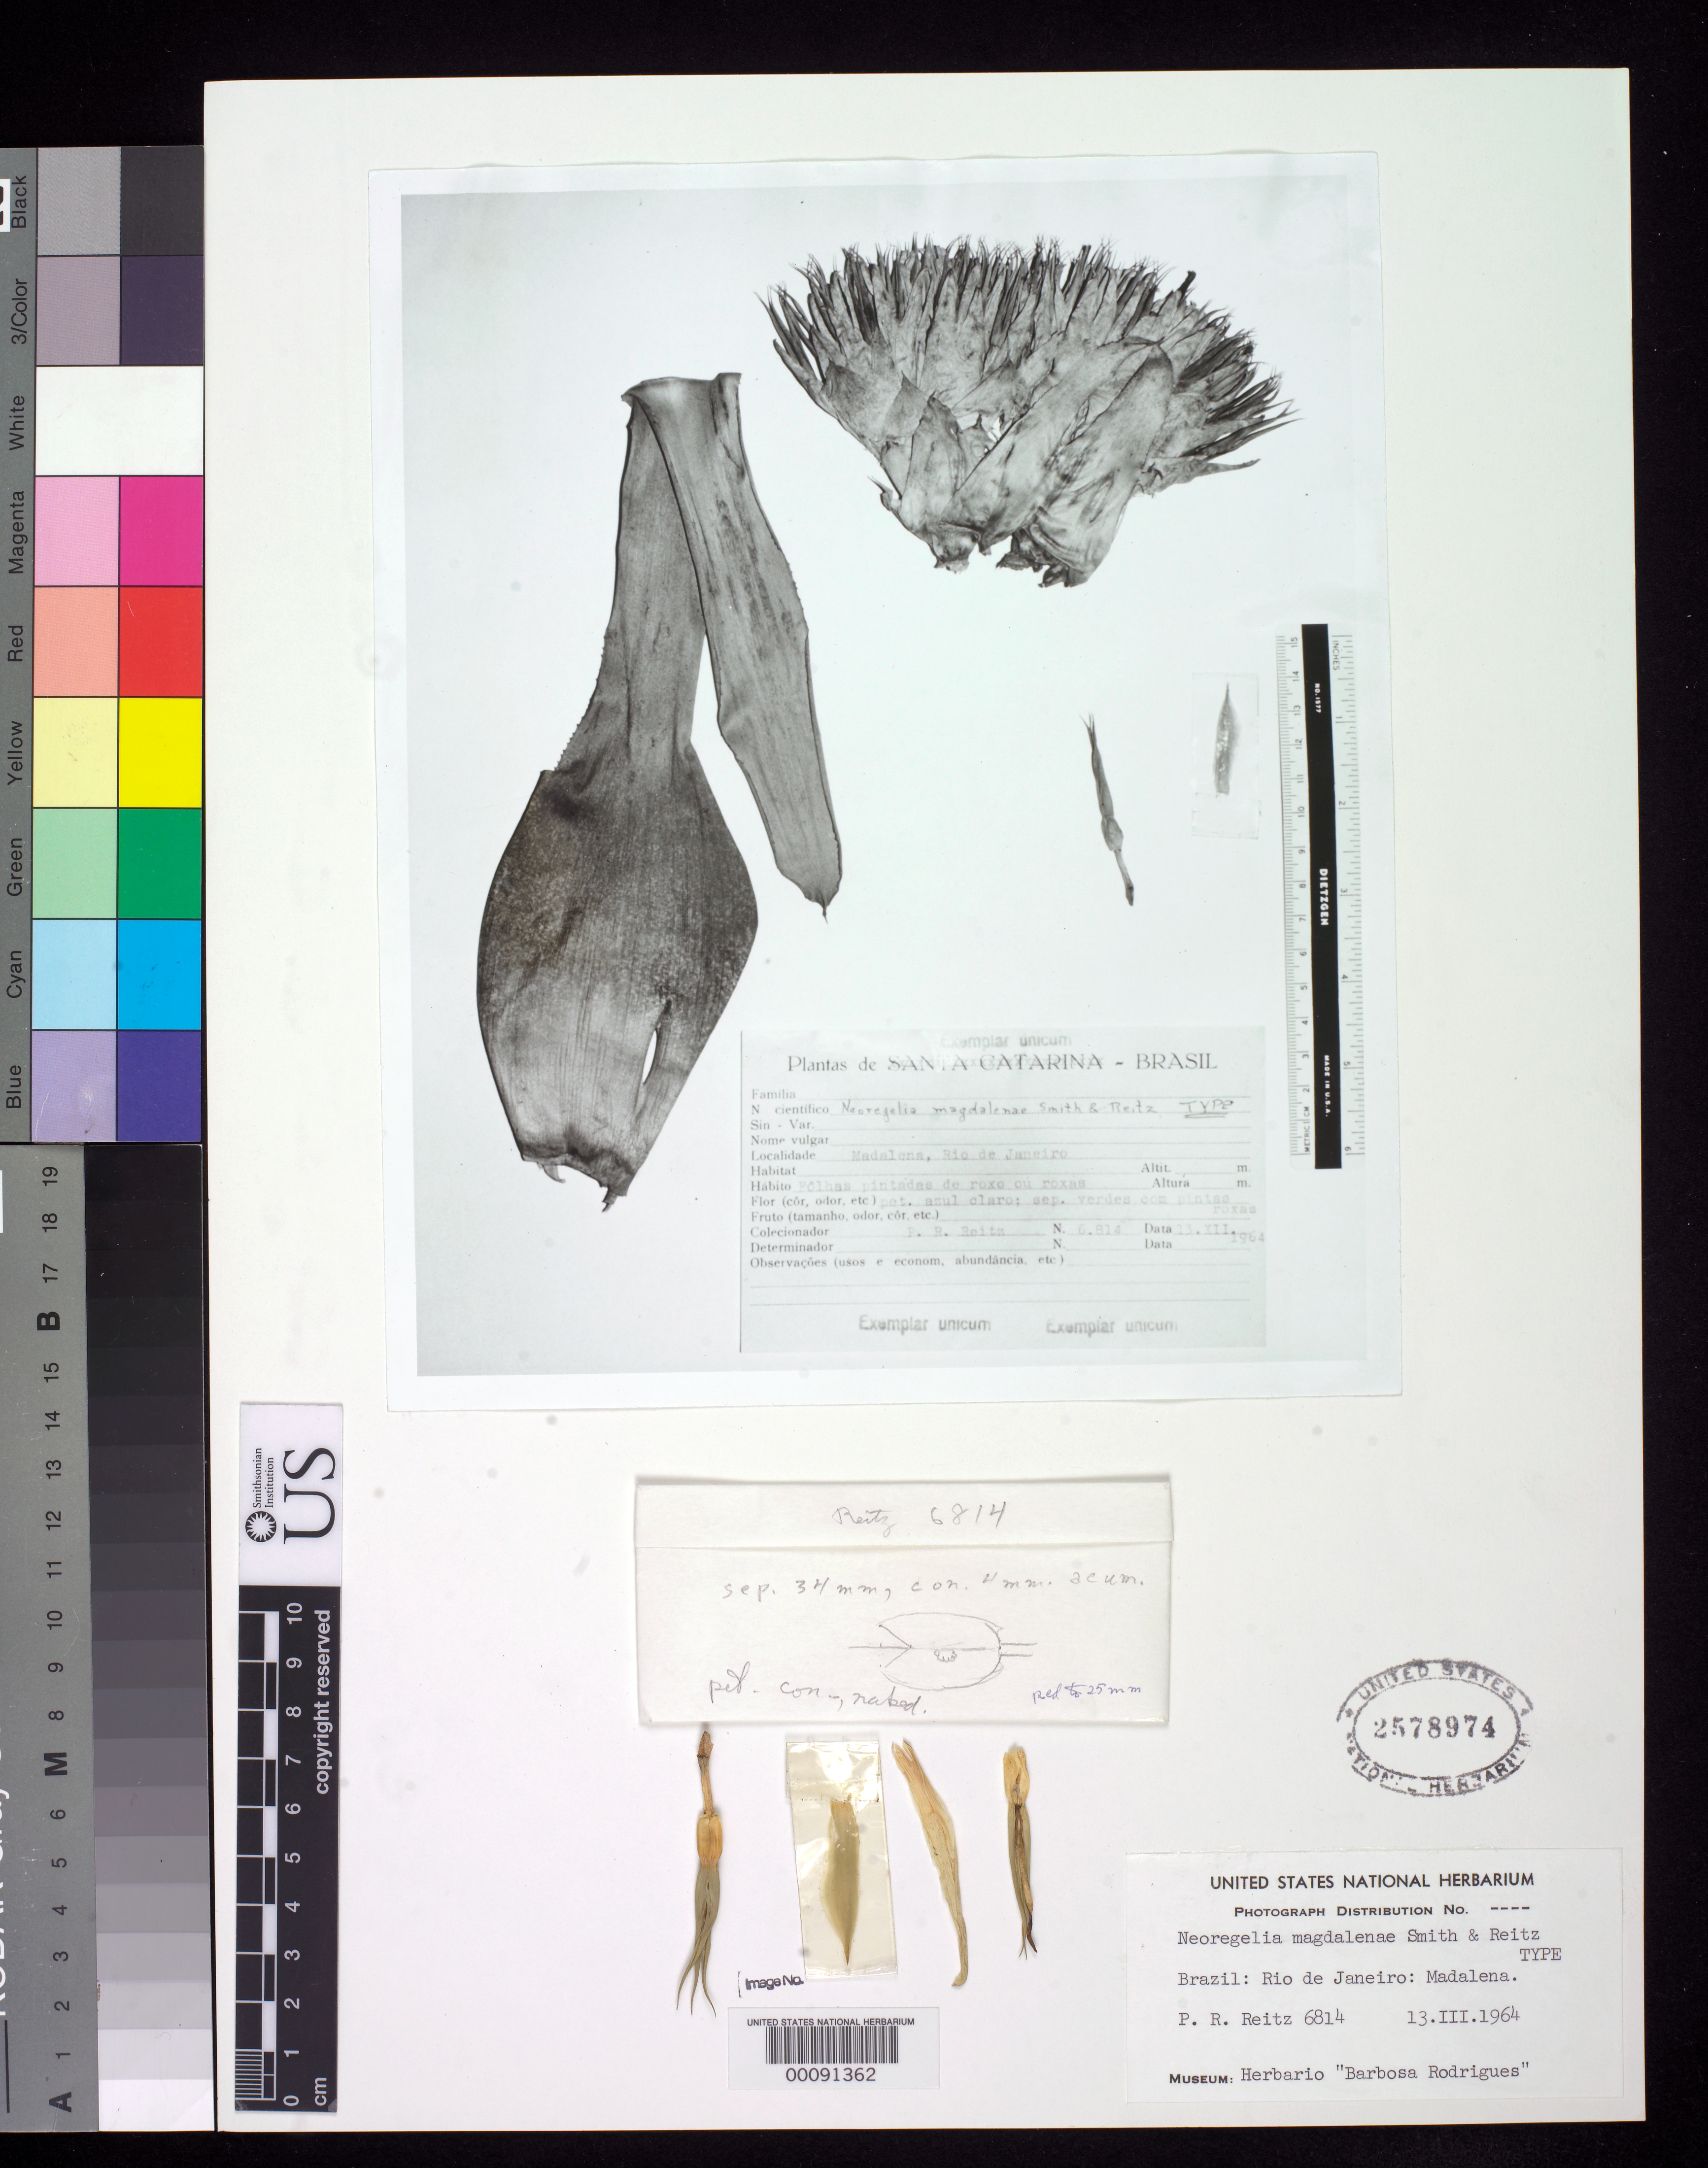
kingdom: Plantae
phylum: Tracheophyta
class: Liliopsida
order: Poales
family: Bromeliaceae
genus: Neoregelia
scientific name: Neoregelia magdalenae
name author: L.B. Sm. & Reitz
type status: Isotype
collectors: R. Reitz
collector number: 6814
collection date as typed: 13 Mar 1964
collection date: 1964-03-13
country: Brazil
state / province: Rio de Janeiro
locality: Madalena.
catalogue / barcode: US 2578974